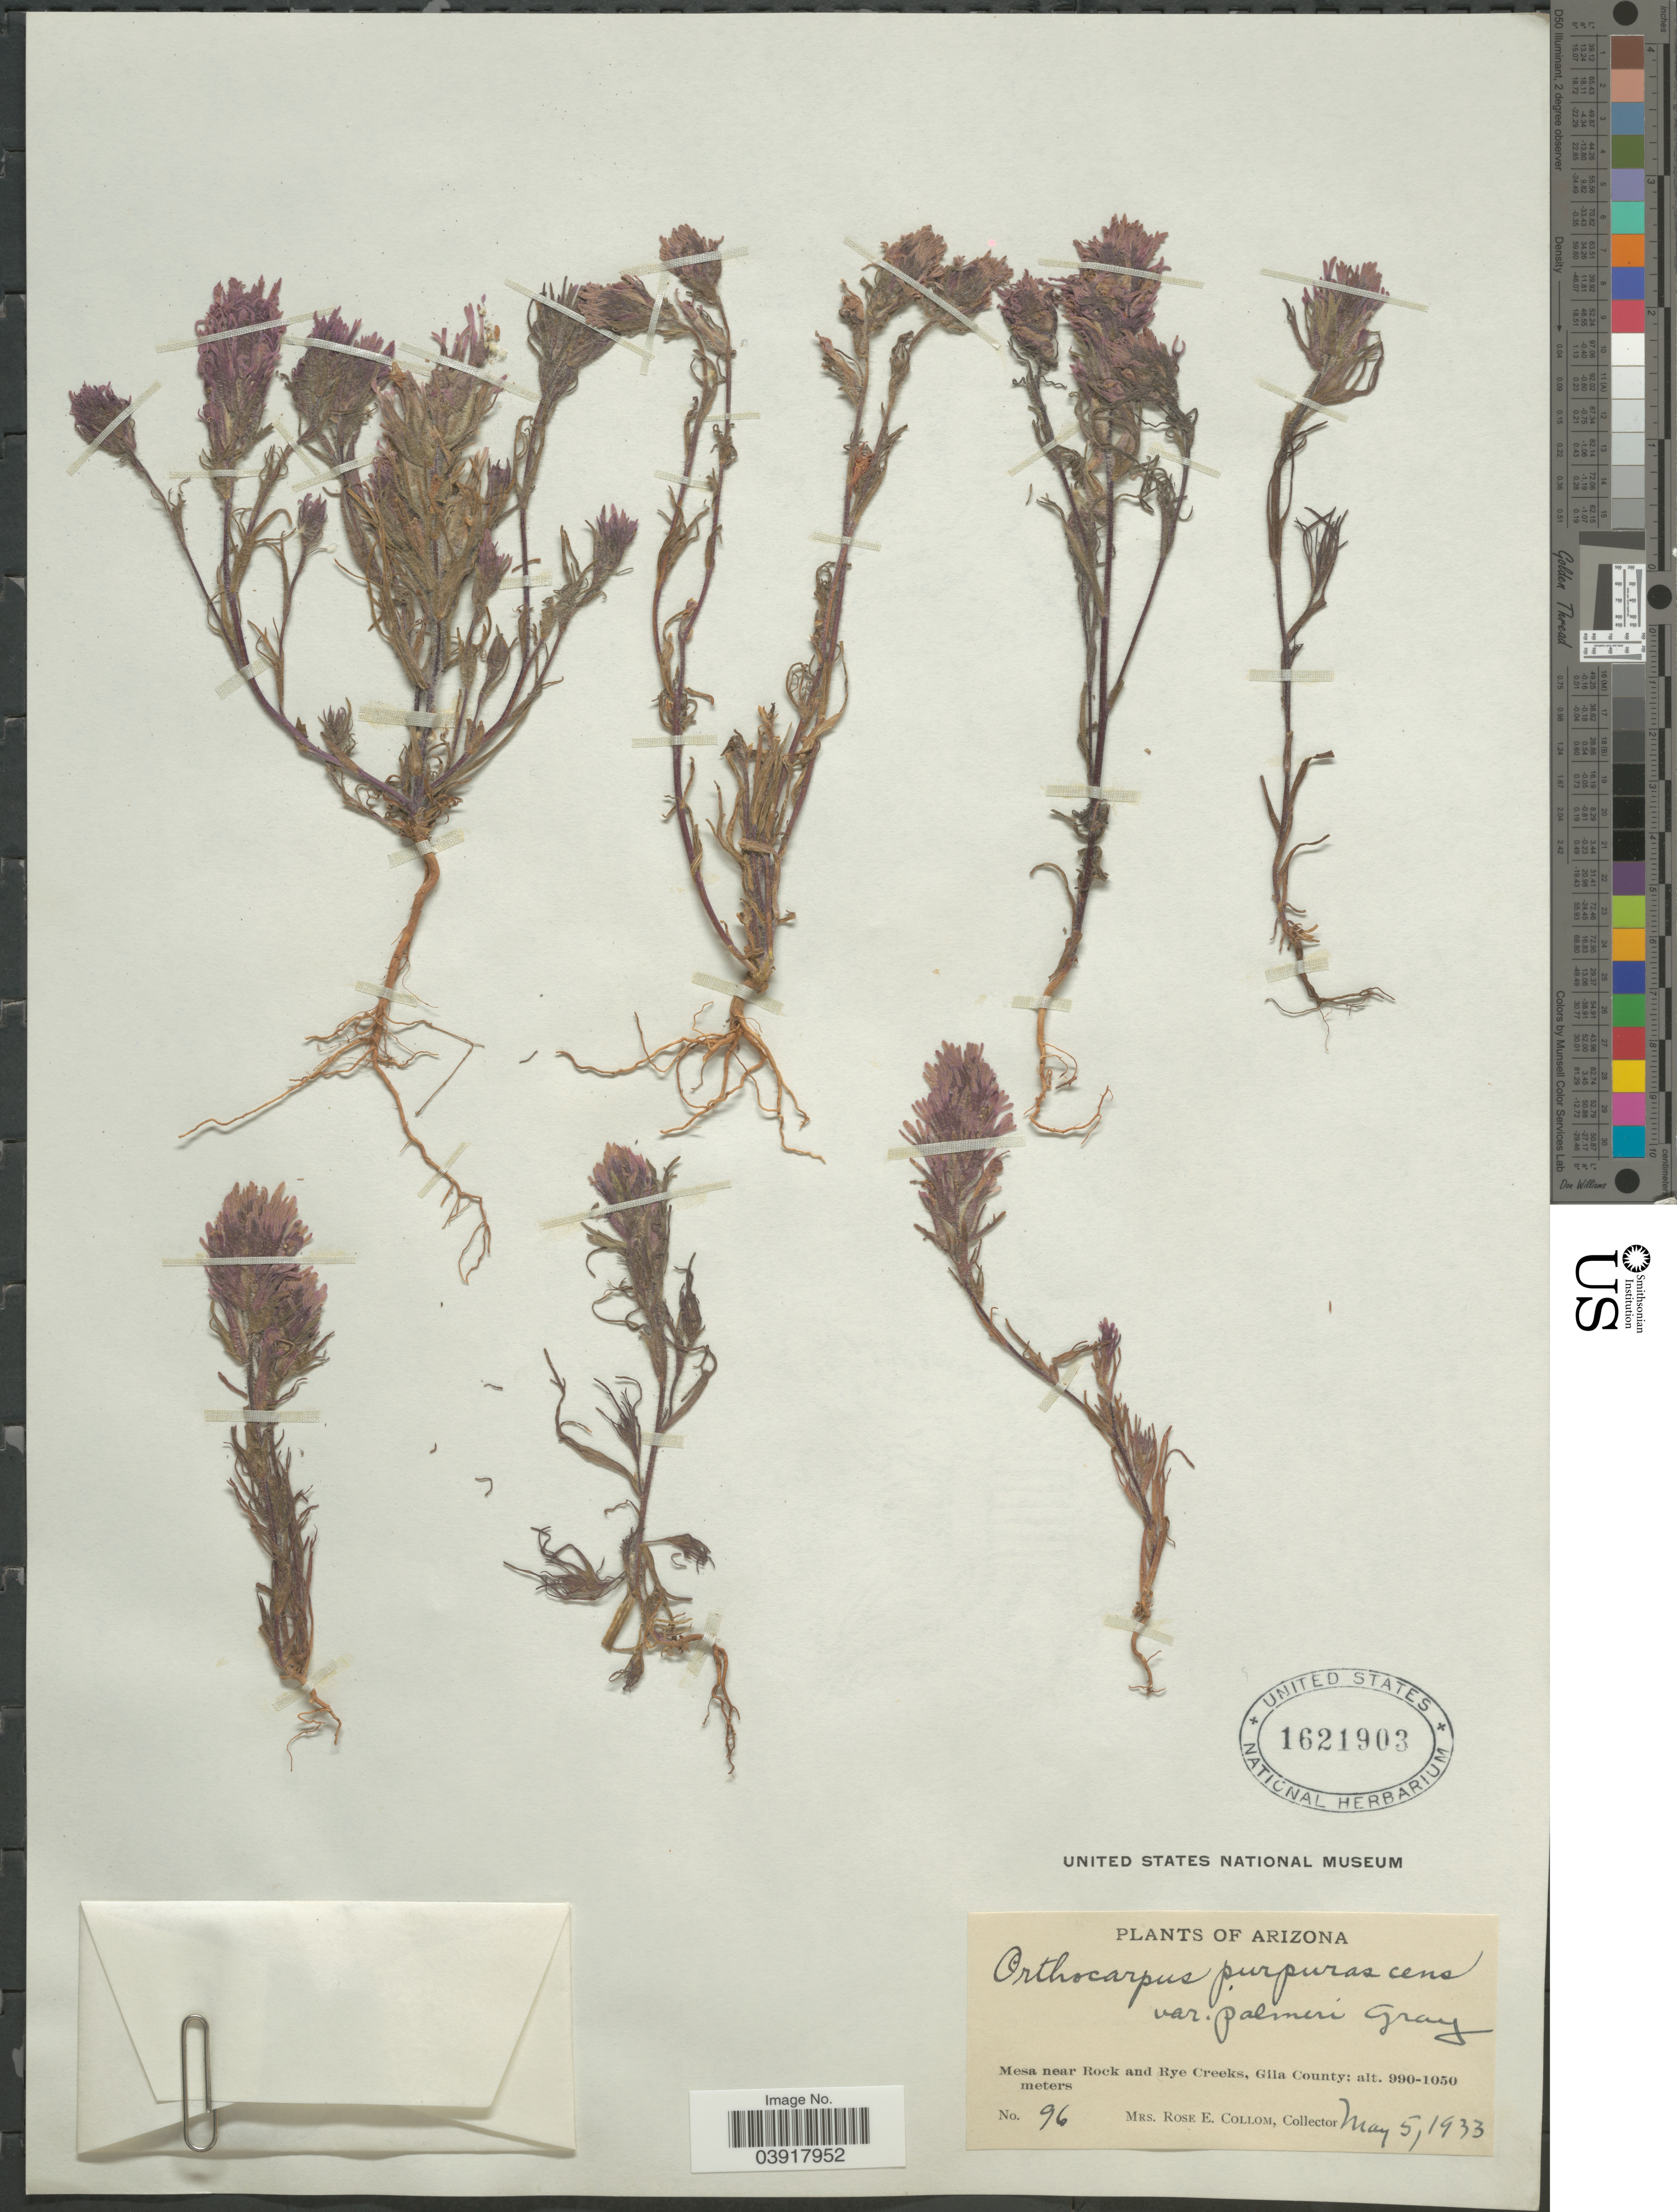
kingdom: Plantae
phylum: Tracheophyta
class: Magnoliopsida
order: Lamiales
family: Orobanchaceae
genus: Orthocarpus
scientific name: Orthocarpus purpurascens var. palmeri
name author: A. Gray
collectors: R. E. Collom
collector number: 96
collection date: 1933-05-05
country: United States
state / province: Arizona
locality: Mesa near Rock and Rye Creeks, Gila County.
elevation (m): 990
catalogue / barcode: US 1621903